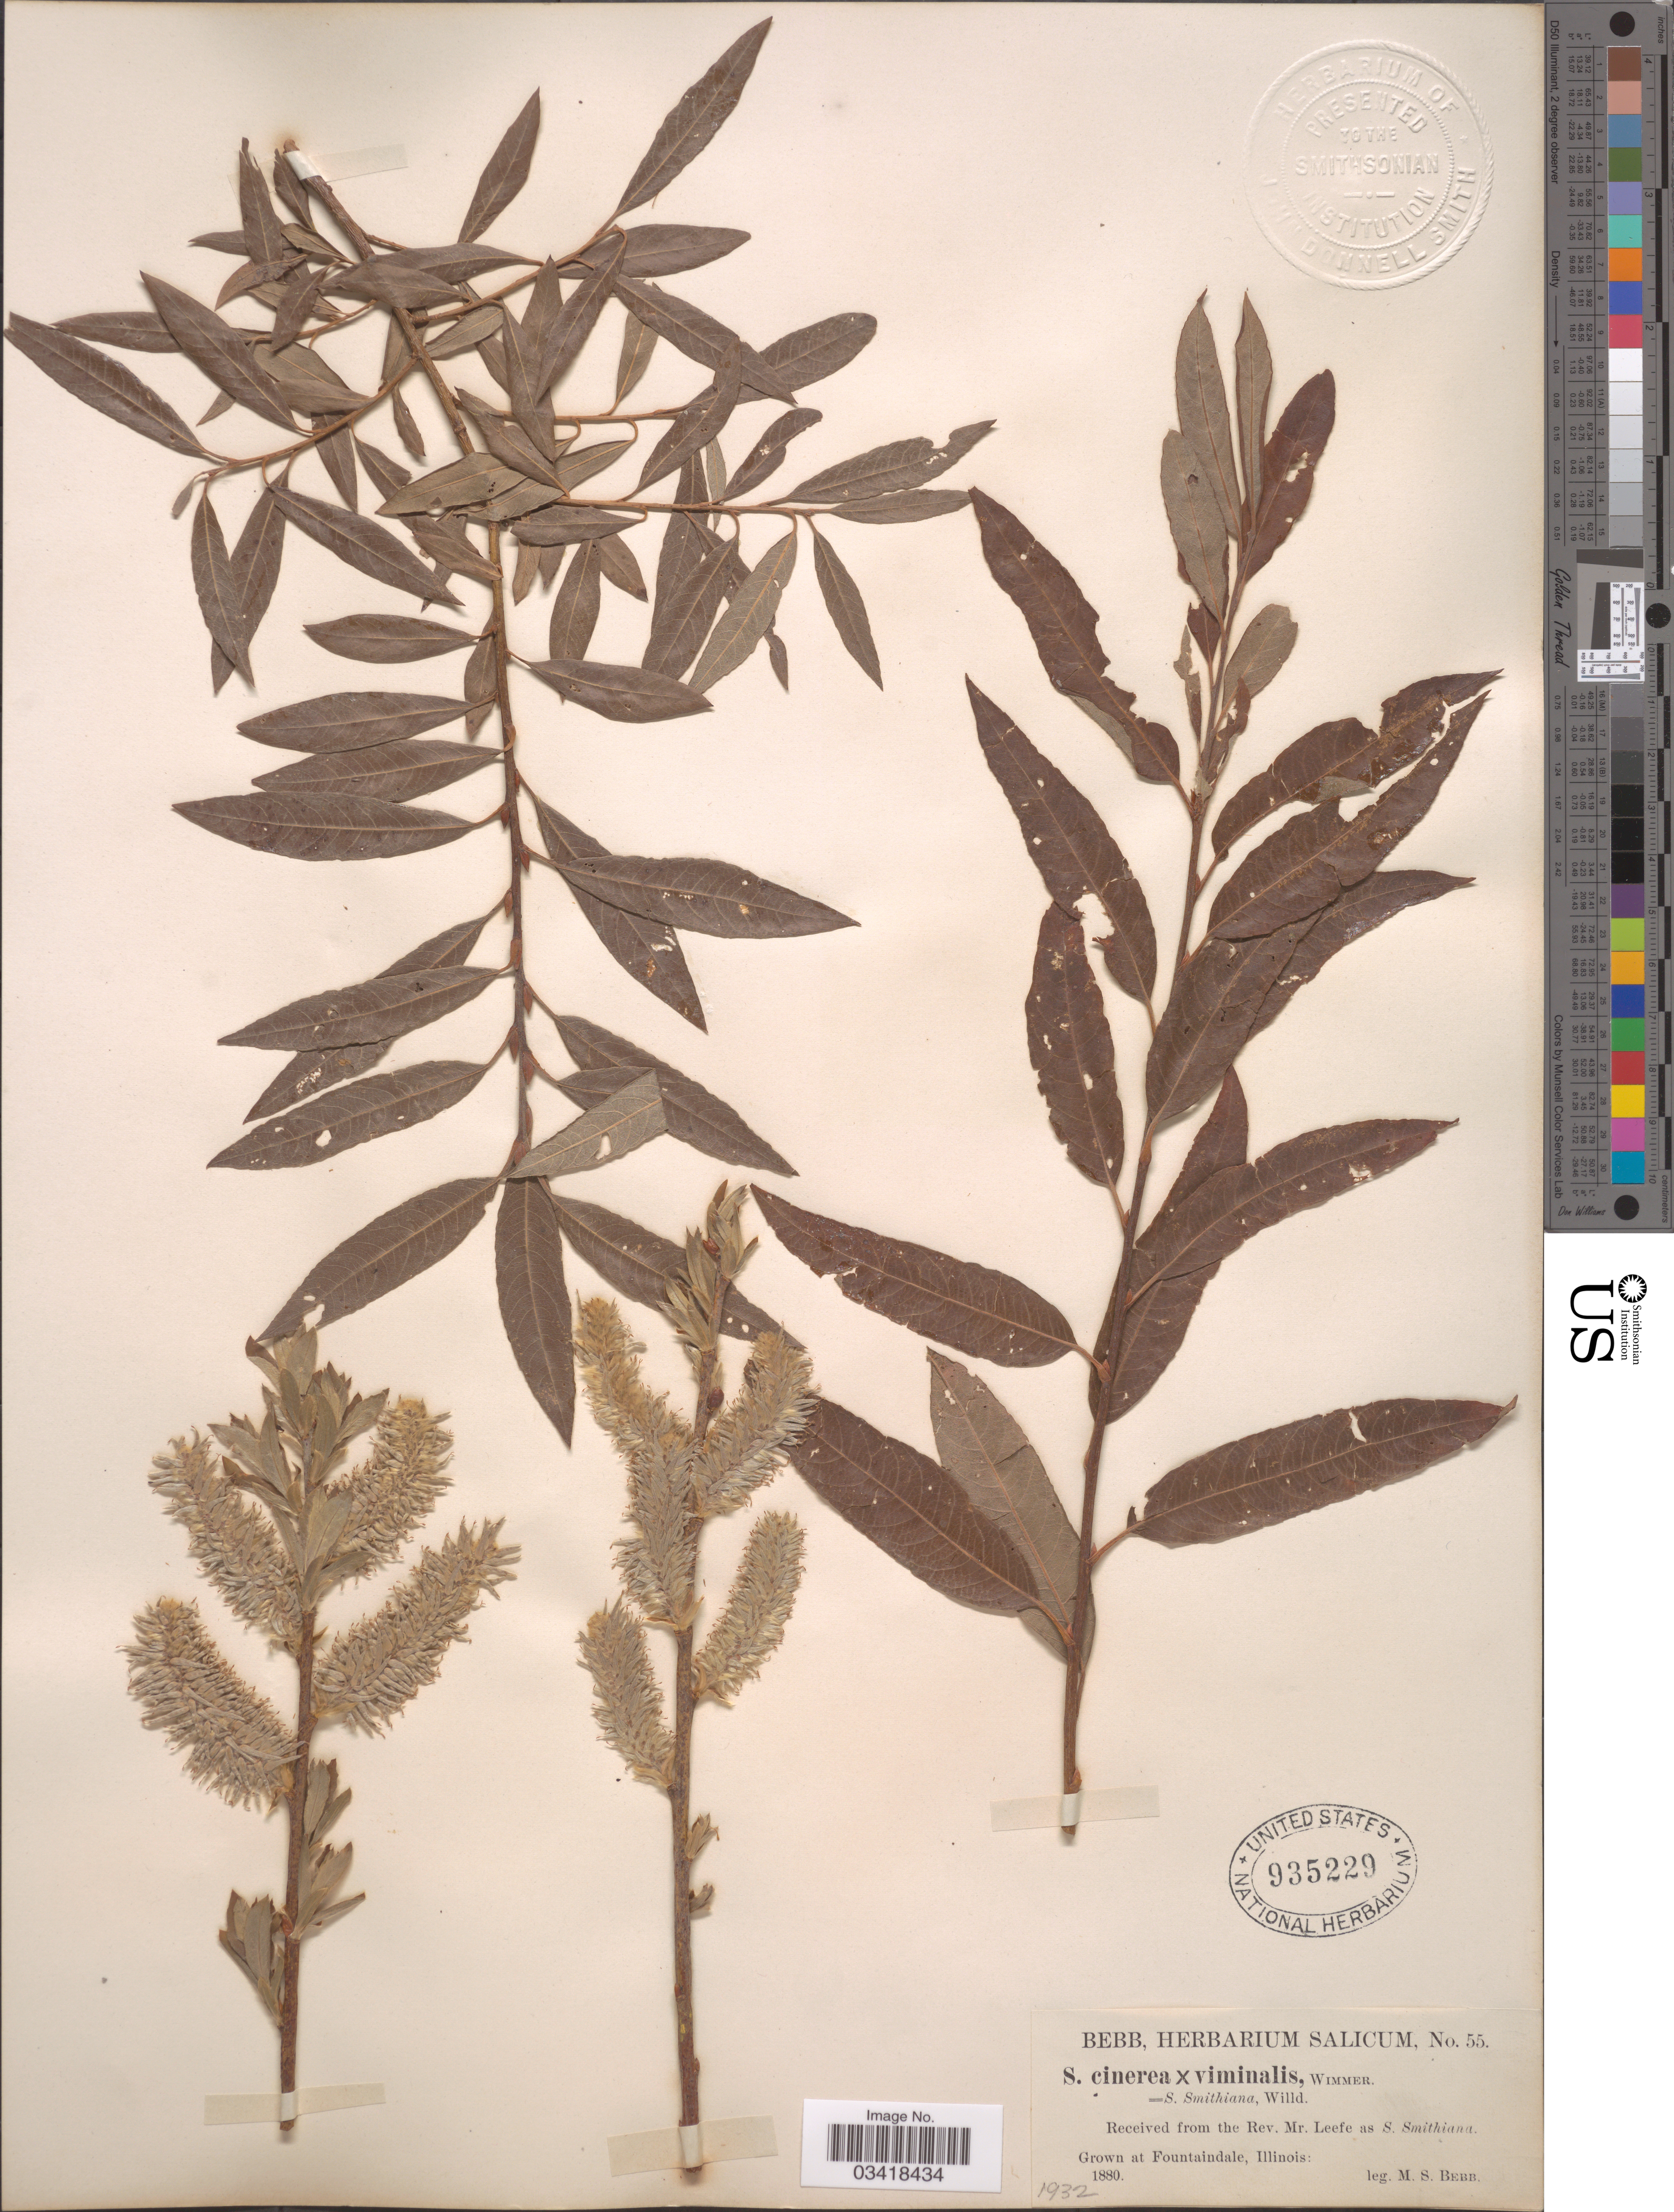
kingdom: Plantae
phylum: Tracheophyta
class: Magnoliopsida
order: Malpighiales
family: Salicaceae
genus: Salix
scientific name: Salix cinerea x S. viminalis L.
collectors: M. Bebb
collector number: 55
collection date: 1880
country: United States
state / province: Illinois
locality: Grown at Fountaindale.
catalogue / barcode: US 935229